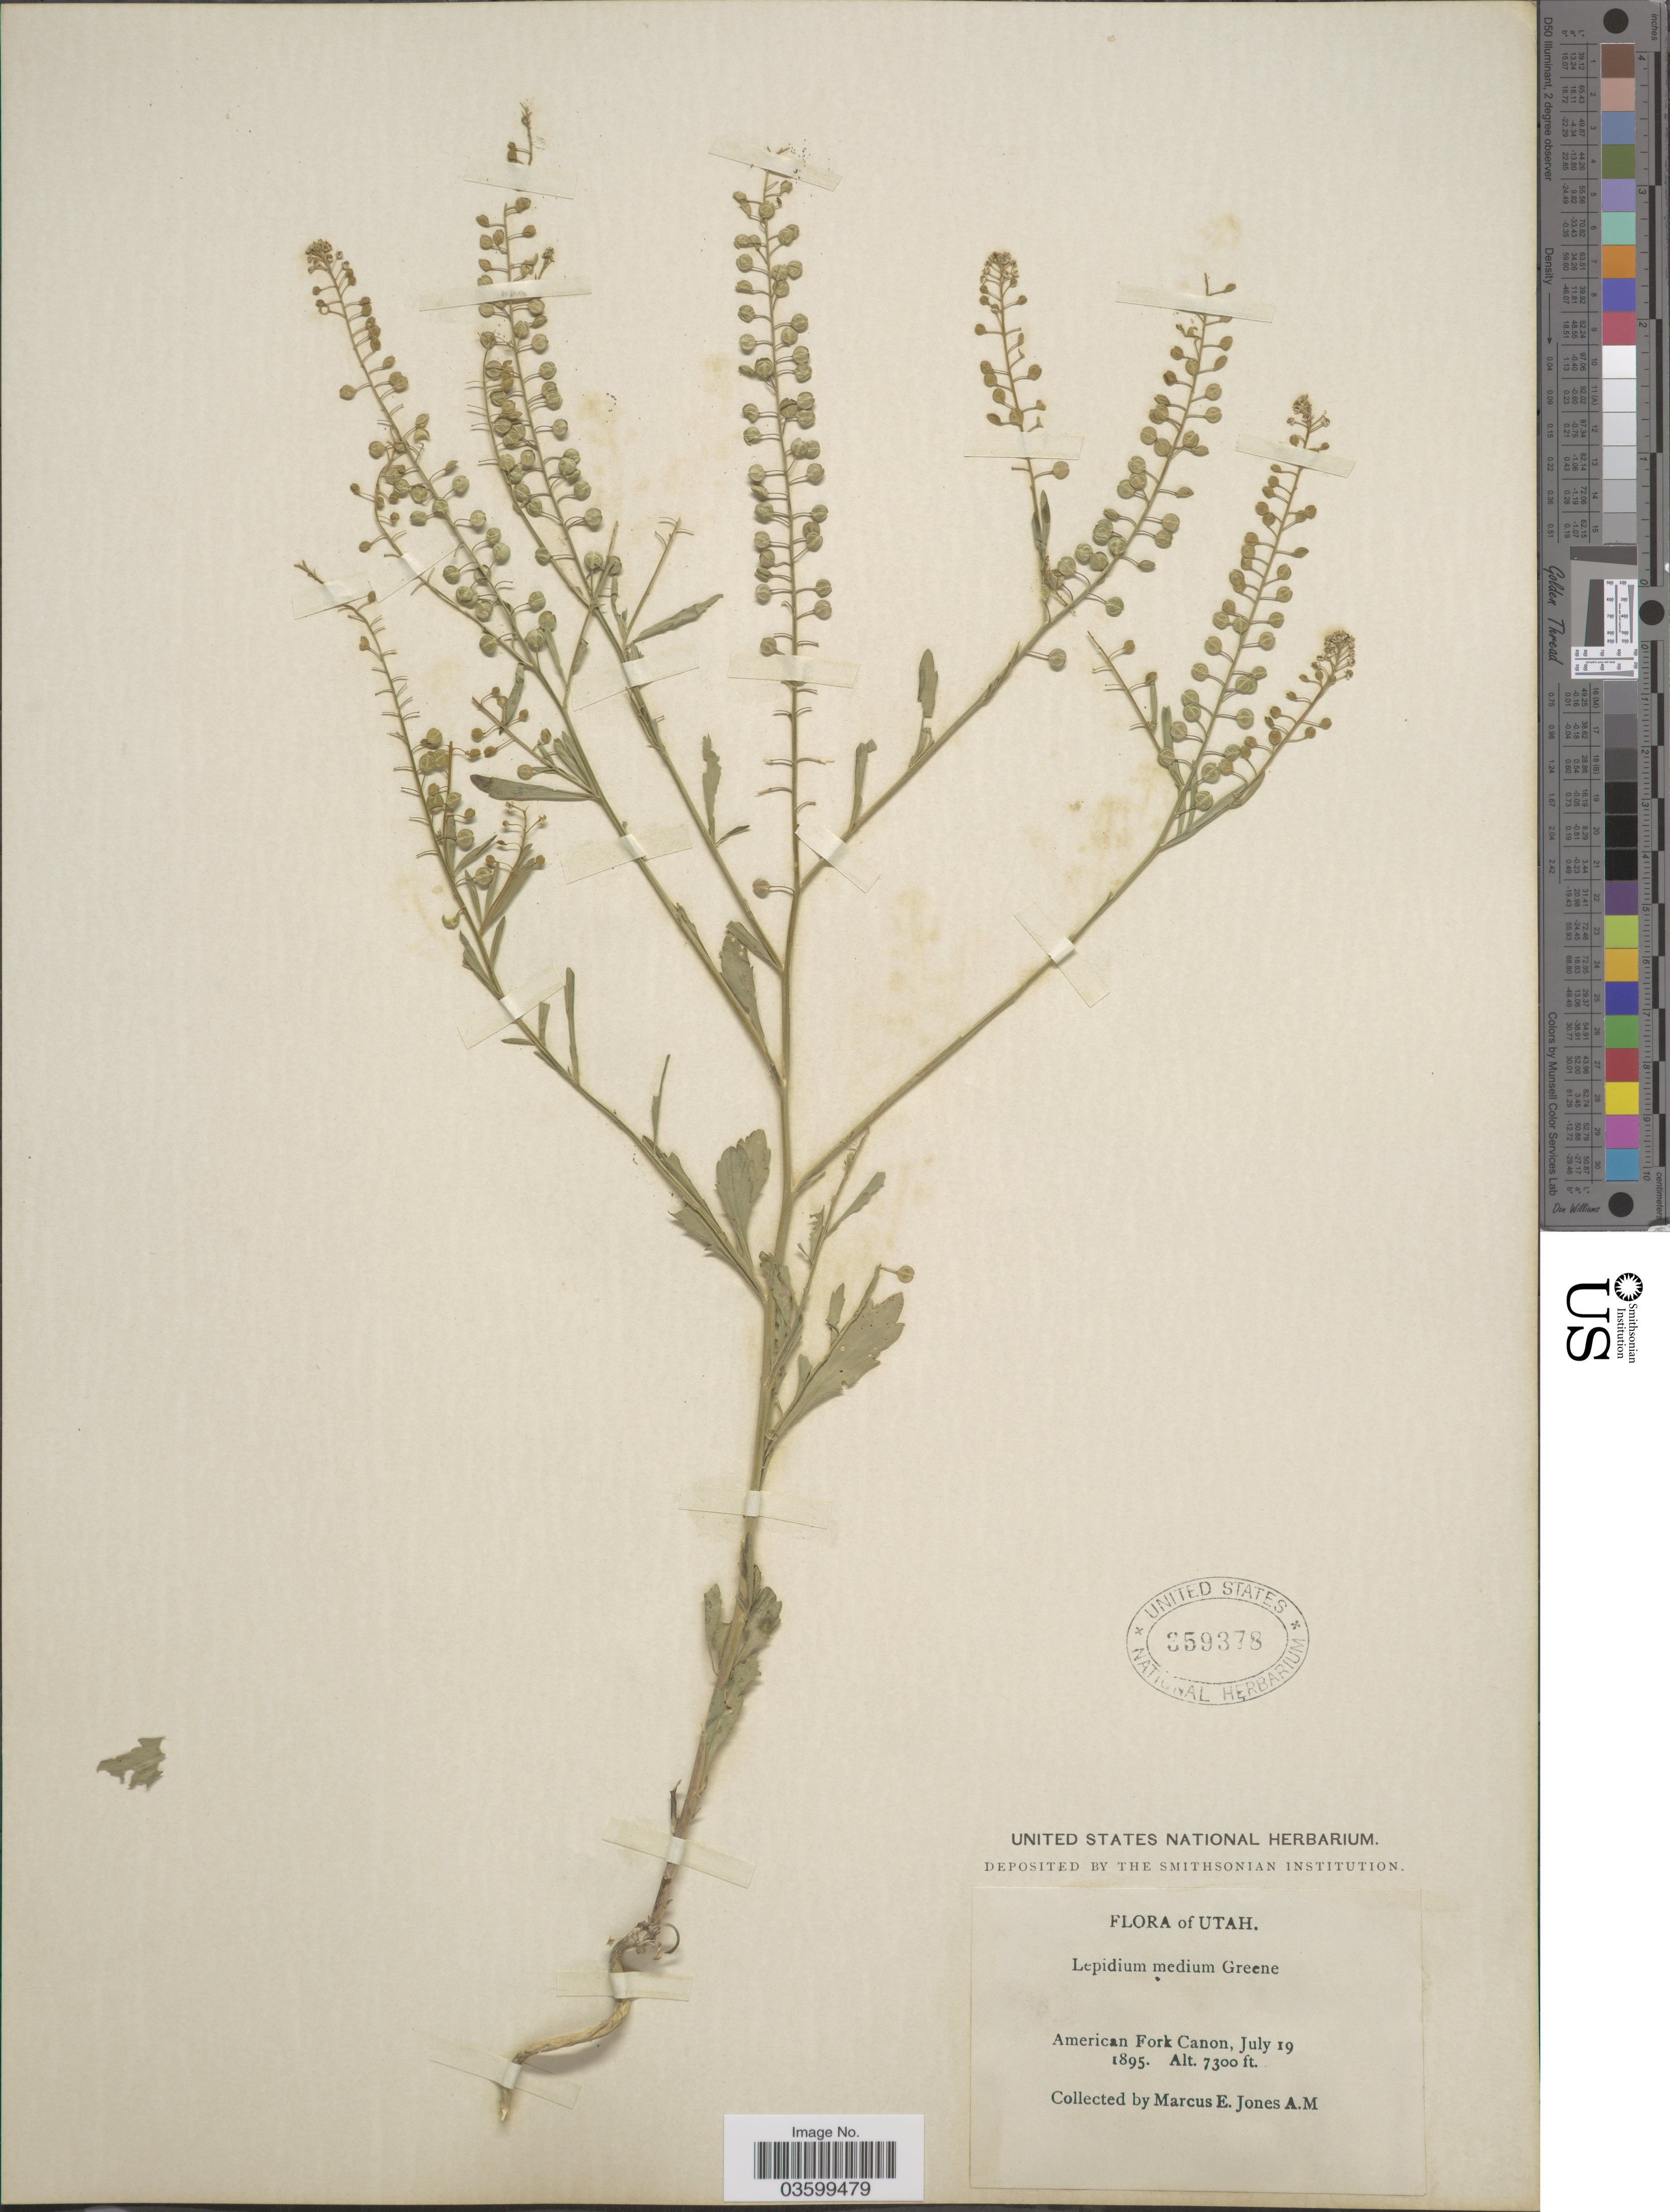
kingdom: Plantae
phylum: Tracheophyta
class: Magnoliopsida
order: Brassicales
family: Brassicaceae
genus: Lepidium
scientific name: Lepidium virginicum var. pubescens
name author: (Greene) C.L. Hitchc.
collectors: M. E. Jones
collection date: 1895-07-19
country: United States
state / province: Utah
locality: American Fork Canon.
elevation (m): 2225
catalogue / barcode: US 359378